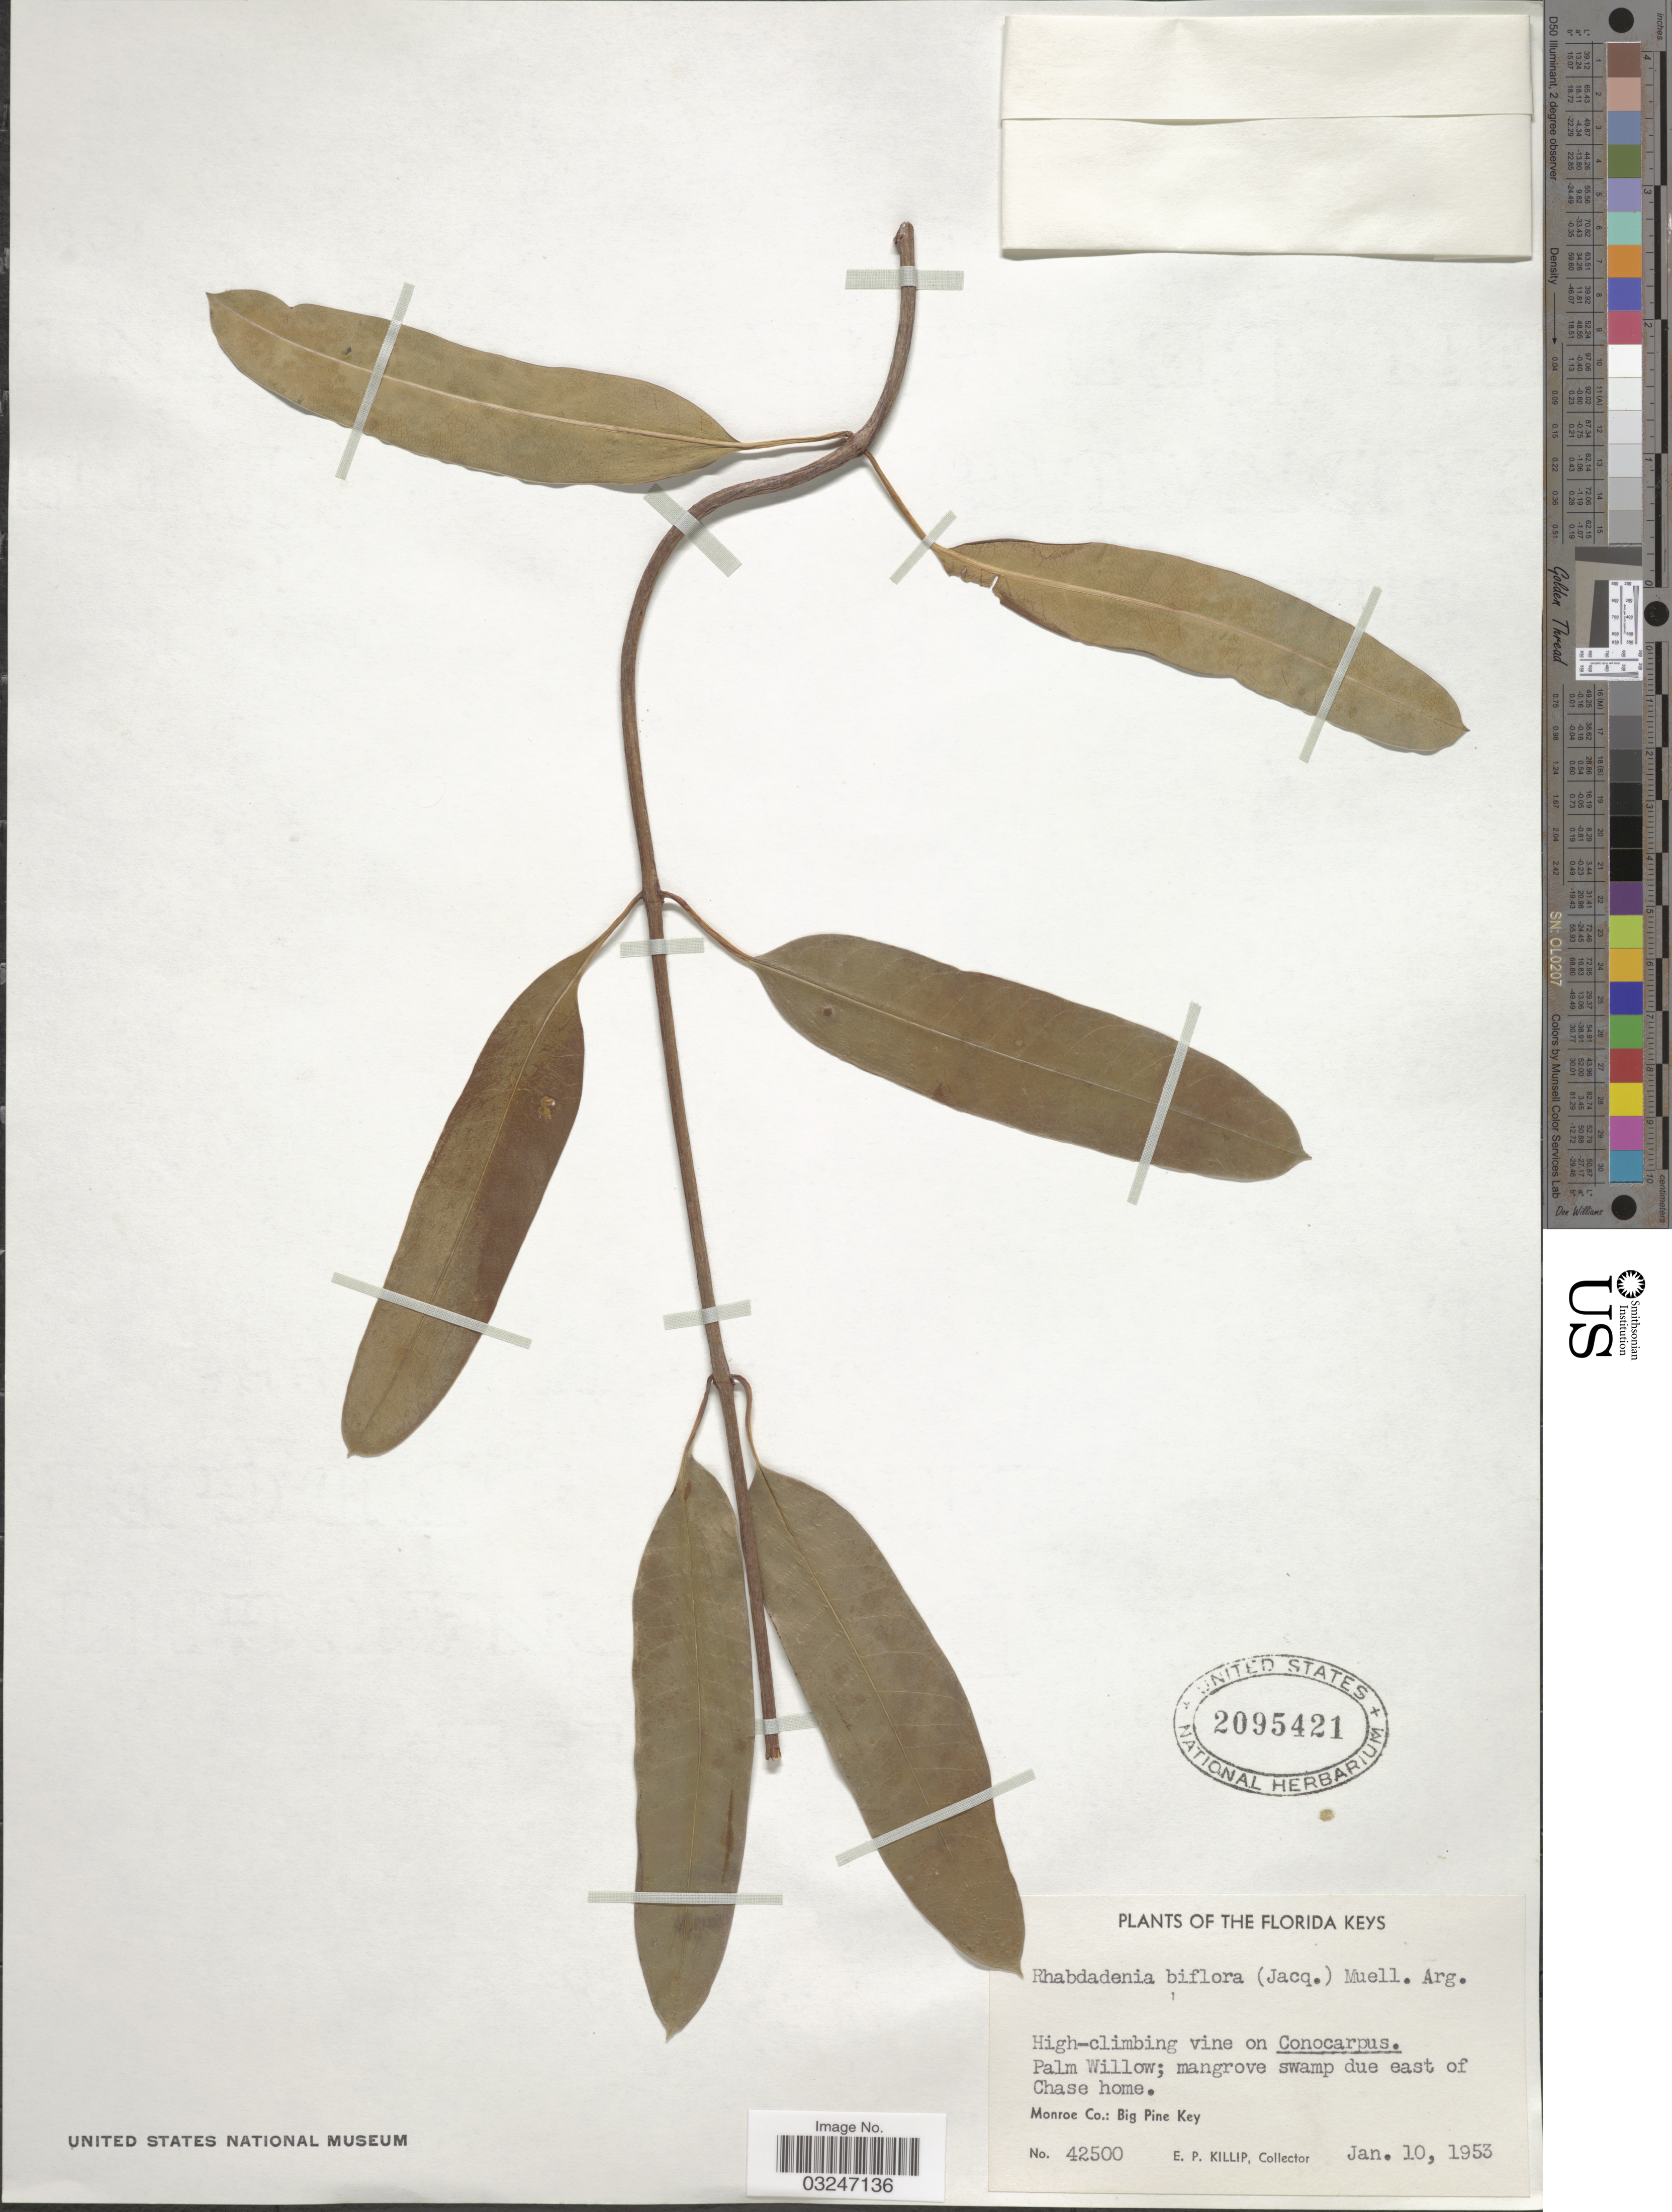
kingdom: Plantae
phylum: Tracheophyta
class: Magnoliopsida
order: Gentianales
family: Apocynaceae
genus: Rhabdadenia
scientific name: Rhabdadenia biflora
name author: (Jacq.) Müll. Arg.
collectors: E. P. Killip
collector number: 42500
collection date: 1953-01-10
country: United States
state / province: Florida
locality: Florida Keys. Palm Willow; mangrove swamp due east of Chase home. Monroe Co.: Big Pine Key.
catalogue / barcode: US 2095421